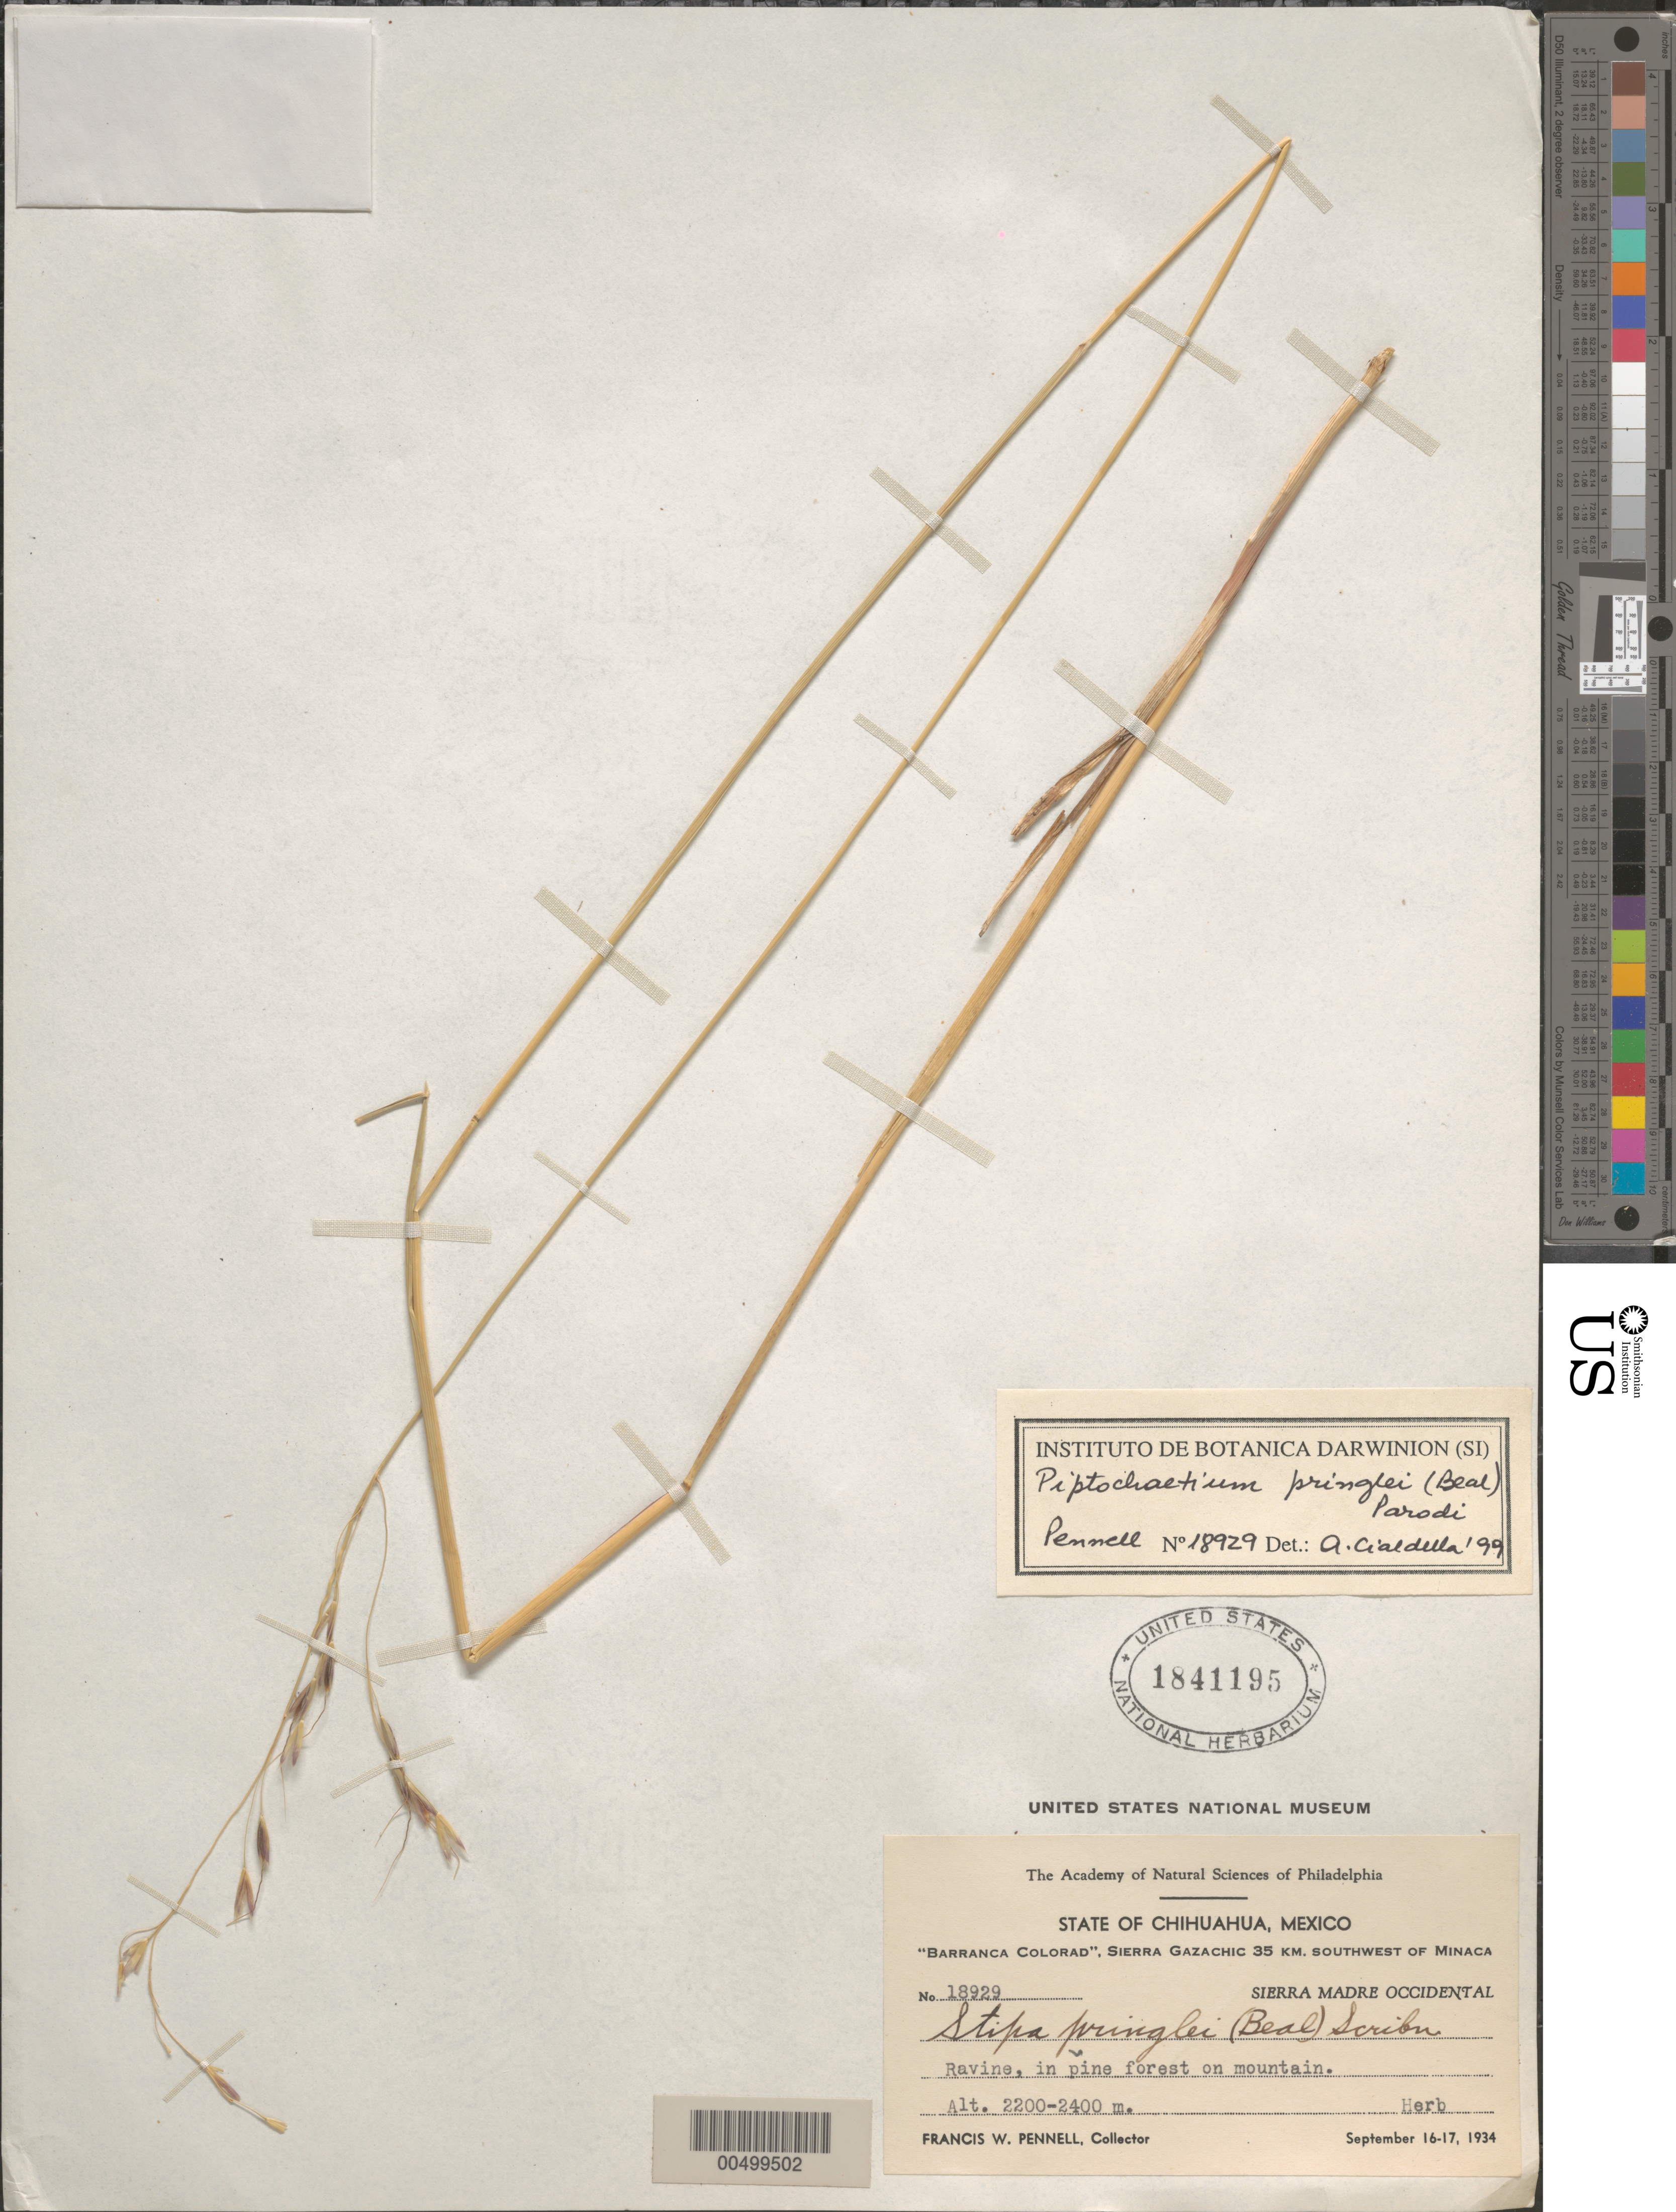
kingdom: Plantae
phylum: Tracheophyta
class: Liliopsida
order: Poales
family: Poaceae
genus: Piptochaetium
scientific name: Piptochaetium pringlei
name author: (W.J. Beal) Parodi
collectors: F. W. Pennell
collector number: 18929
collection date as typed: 16 Sep 1934 to 17 Sep 1934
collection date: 1934-09-16/1934-09-17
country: Mexico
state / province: Chihuahua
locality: Barranca Colorad, Sierra Gazachic 35 km SW of Minaca, Sierra Madre Occidental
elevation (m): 2200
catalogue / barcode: US 1841195